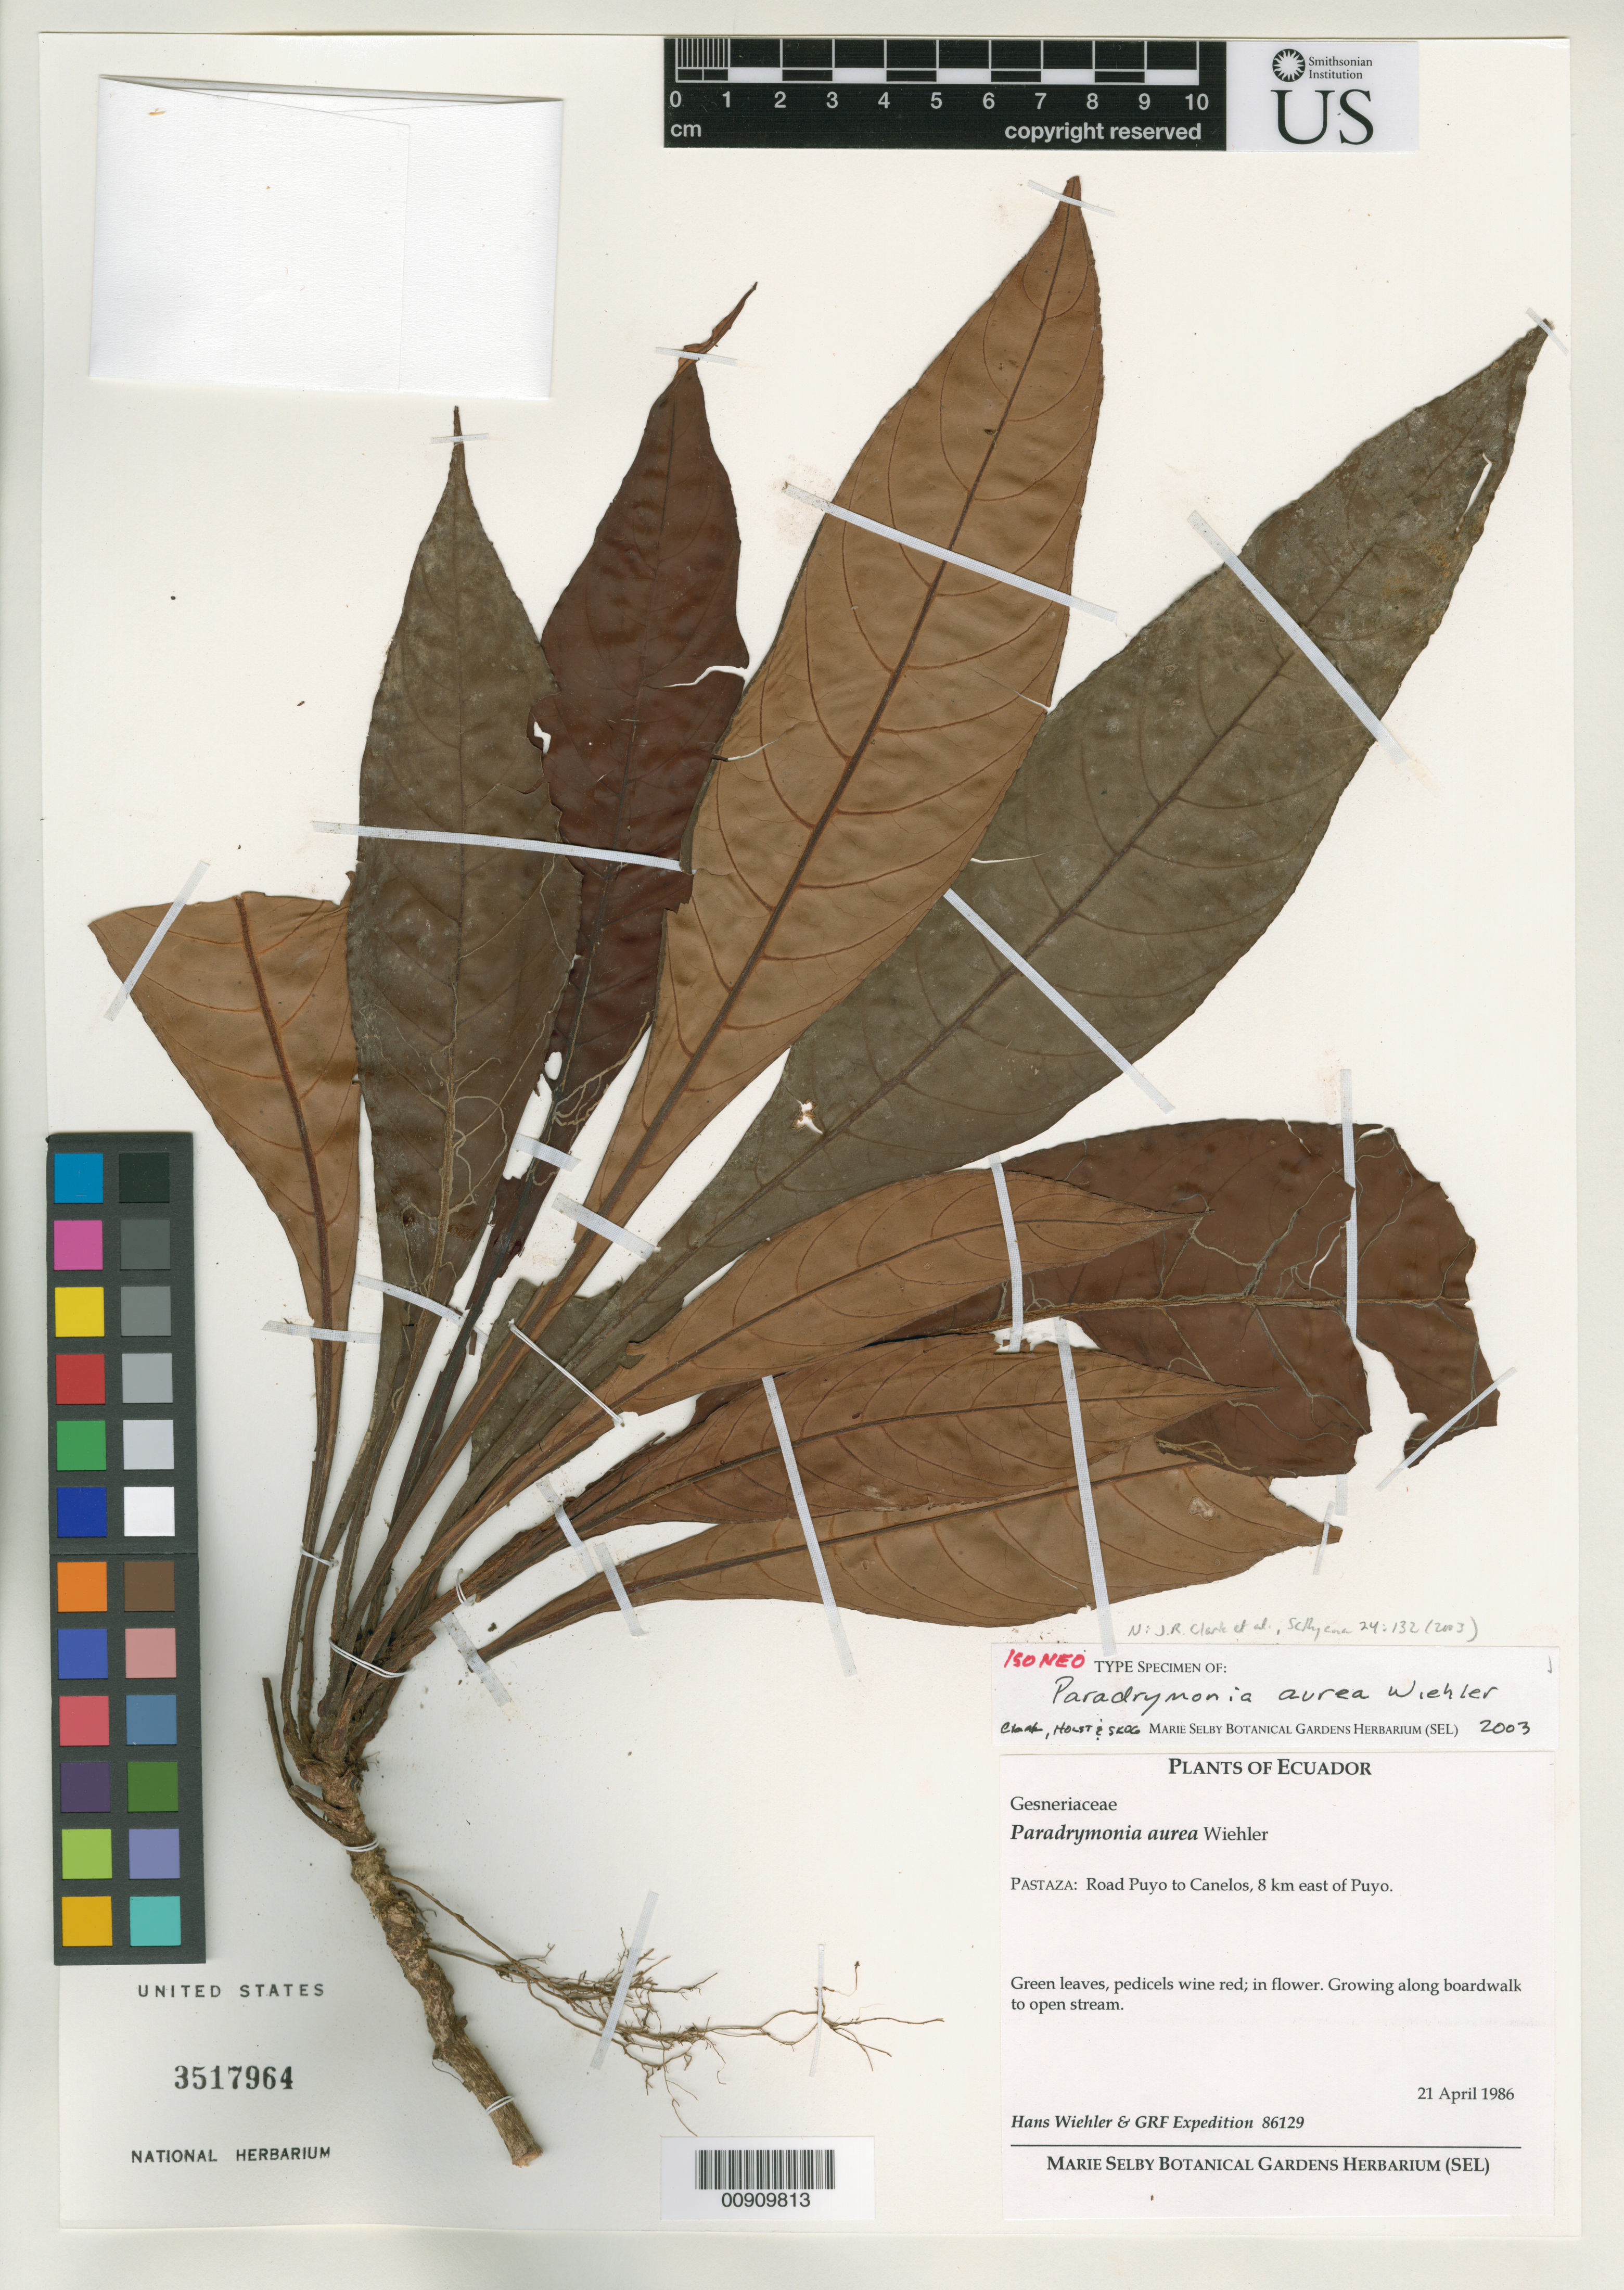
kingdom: Plantae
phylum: Tracheophyta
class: Magnoliopsida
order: Lamiales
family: Gesneriaceae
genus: Paradrymonia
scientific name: Paradrymonia aurea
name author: Wiehler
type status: Isoneotype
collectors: H. J. Wiehler & GRF Expedition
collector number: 86129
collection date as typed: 21 Apr 1986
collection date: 1986-04-21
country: Ecuador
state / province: Pastaza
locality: Pastaza: Road Puyo to Canelos, 8 km east of Puyo.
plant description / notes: Cited by J.R. Clark et al., Selbyana 24: 119-140 (2003).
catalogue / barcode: US 3517964